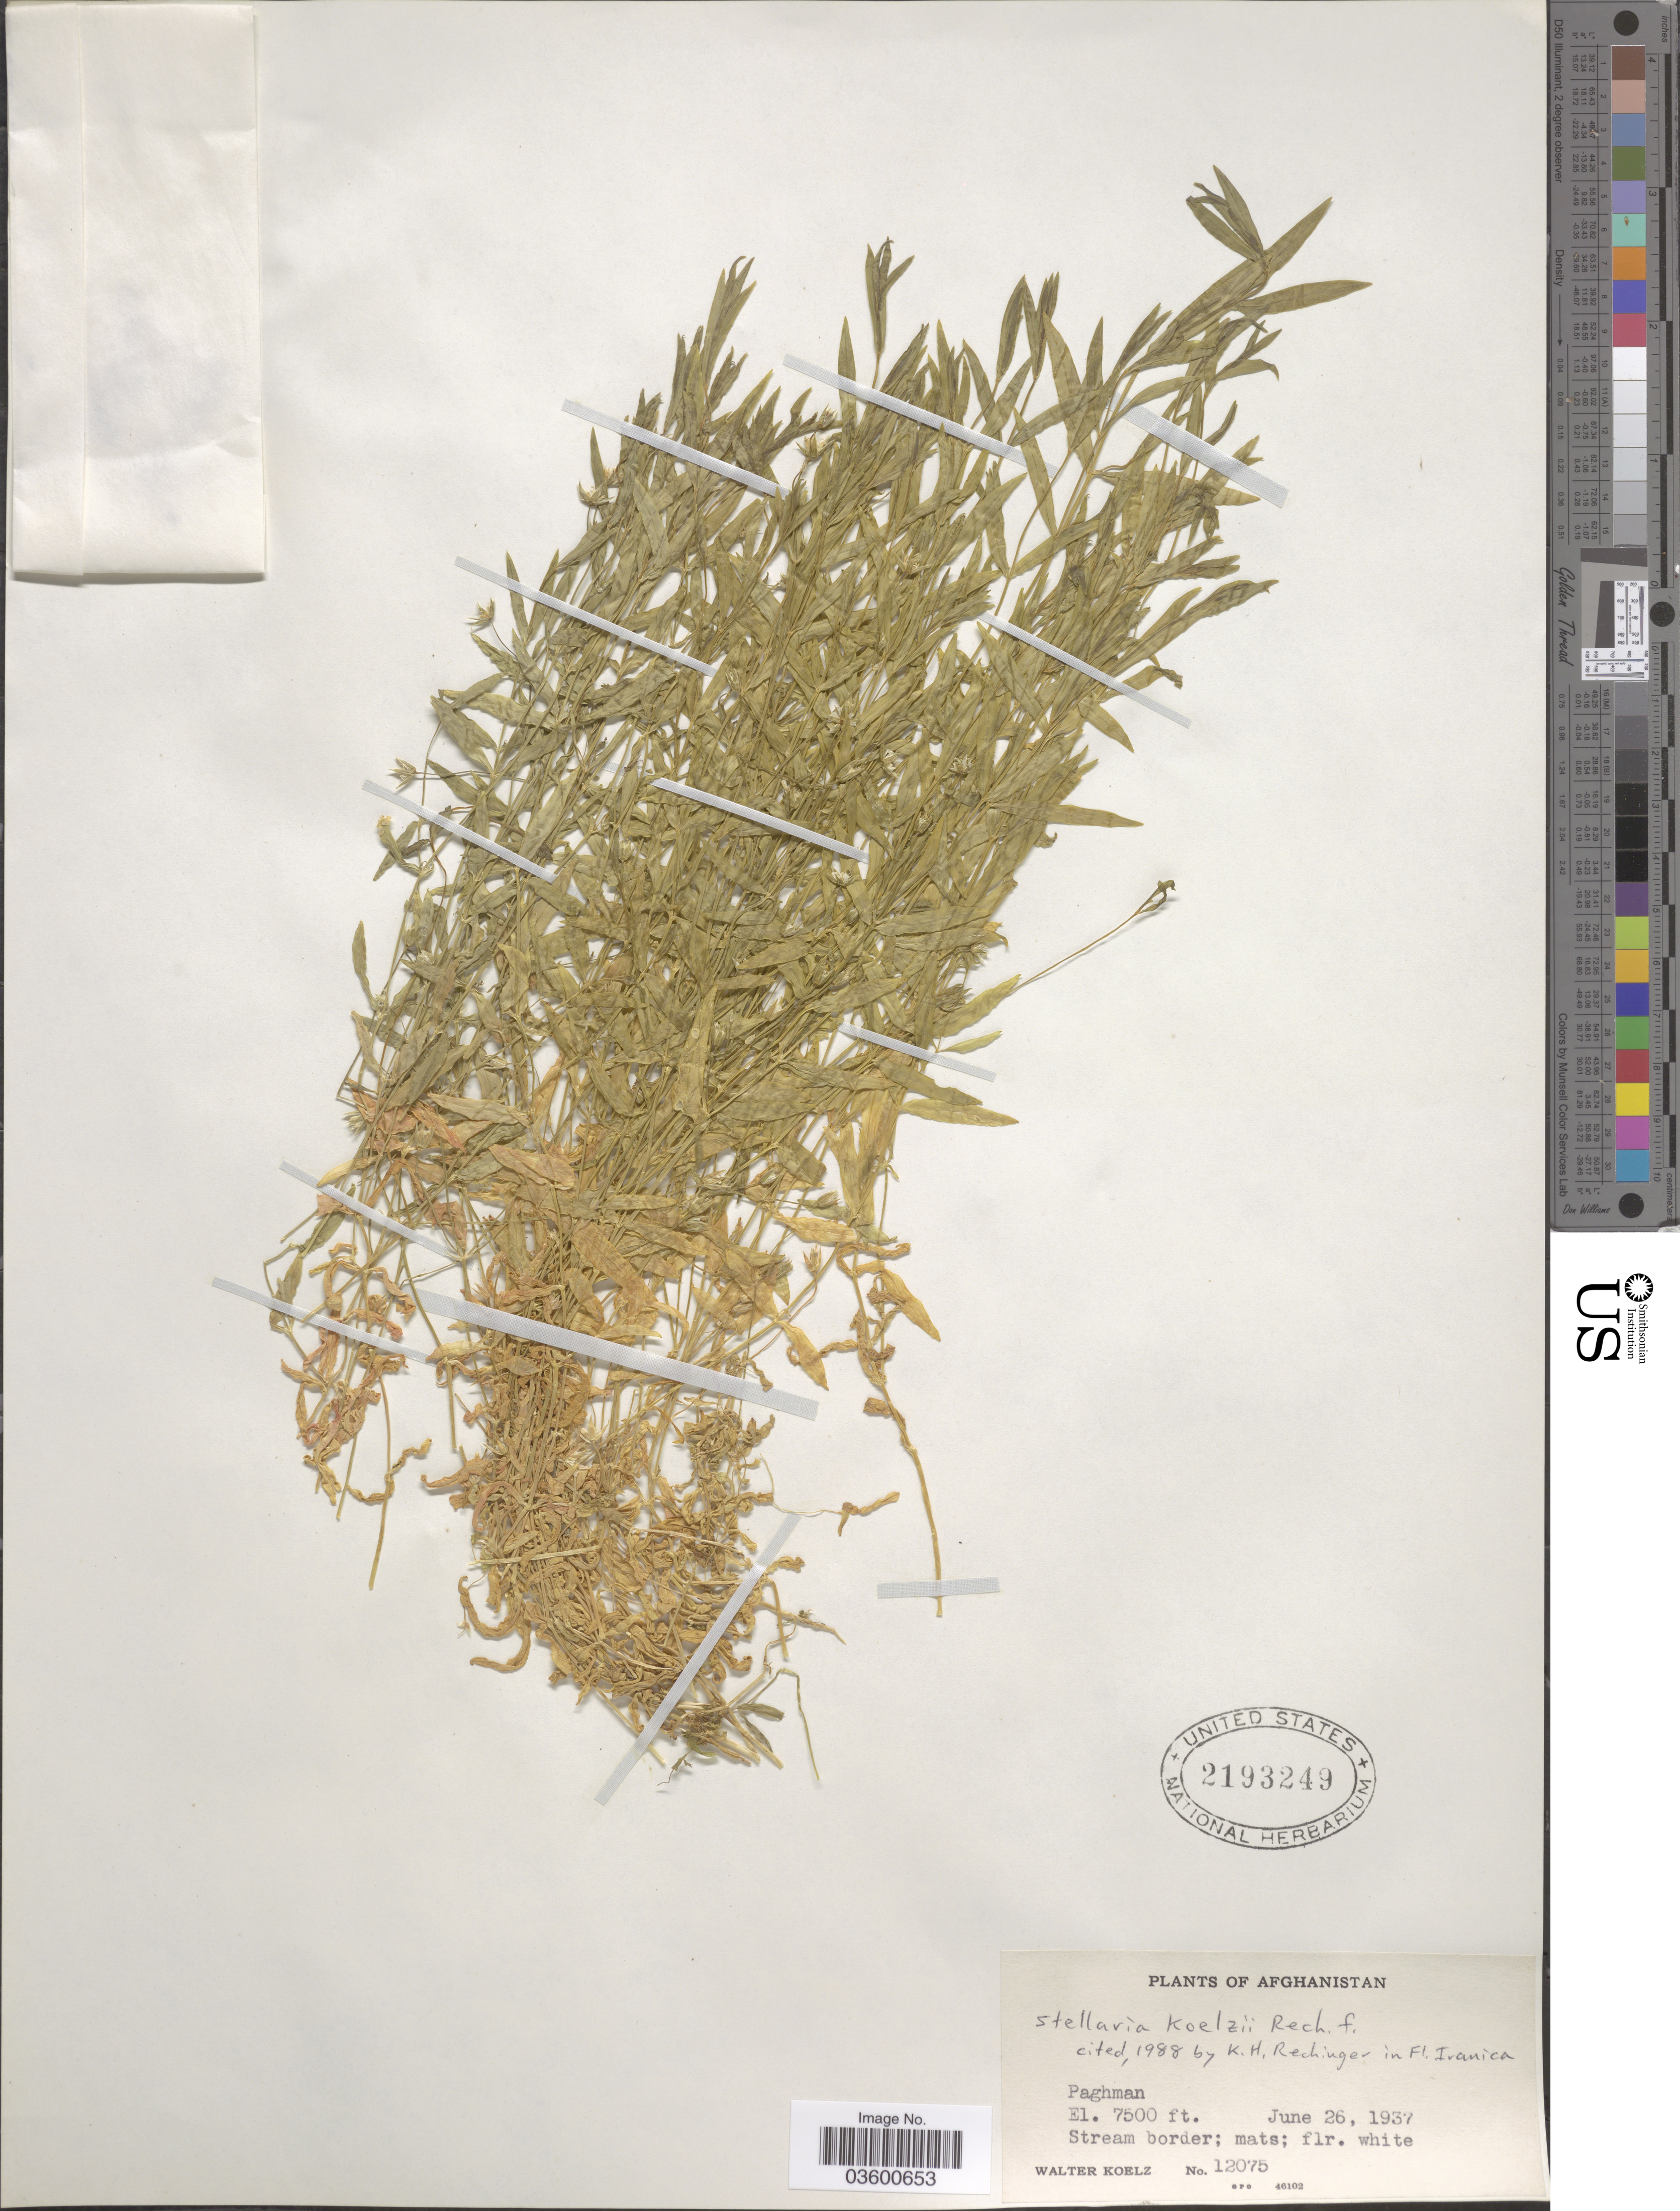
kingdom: Plantae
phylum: Tracheophyta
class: Magnoliopsida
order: Caryophyllales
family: Caryophyllaceae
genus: Stellaria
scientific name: Stellaria koelzii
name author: Rech. f.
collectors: W. N. Koelz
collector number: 12075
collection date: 1937-06-26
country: Afghanistan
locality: Paghman. Stream border.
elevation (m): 2286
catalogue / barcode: US 2193249